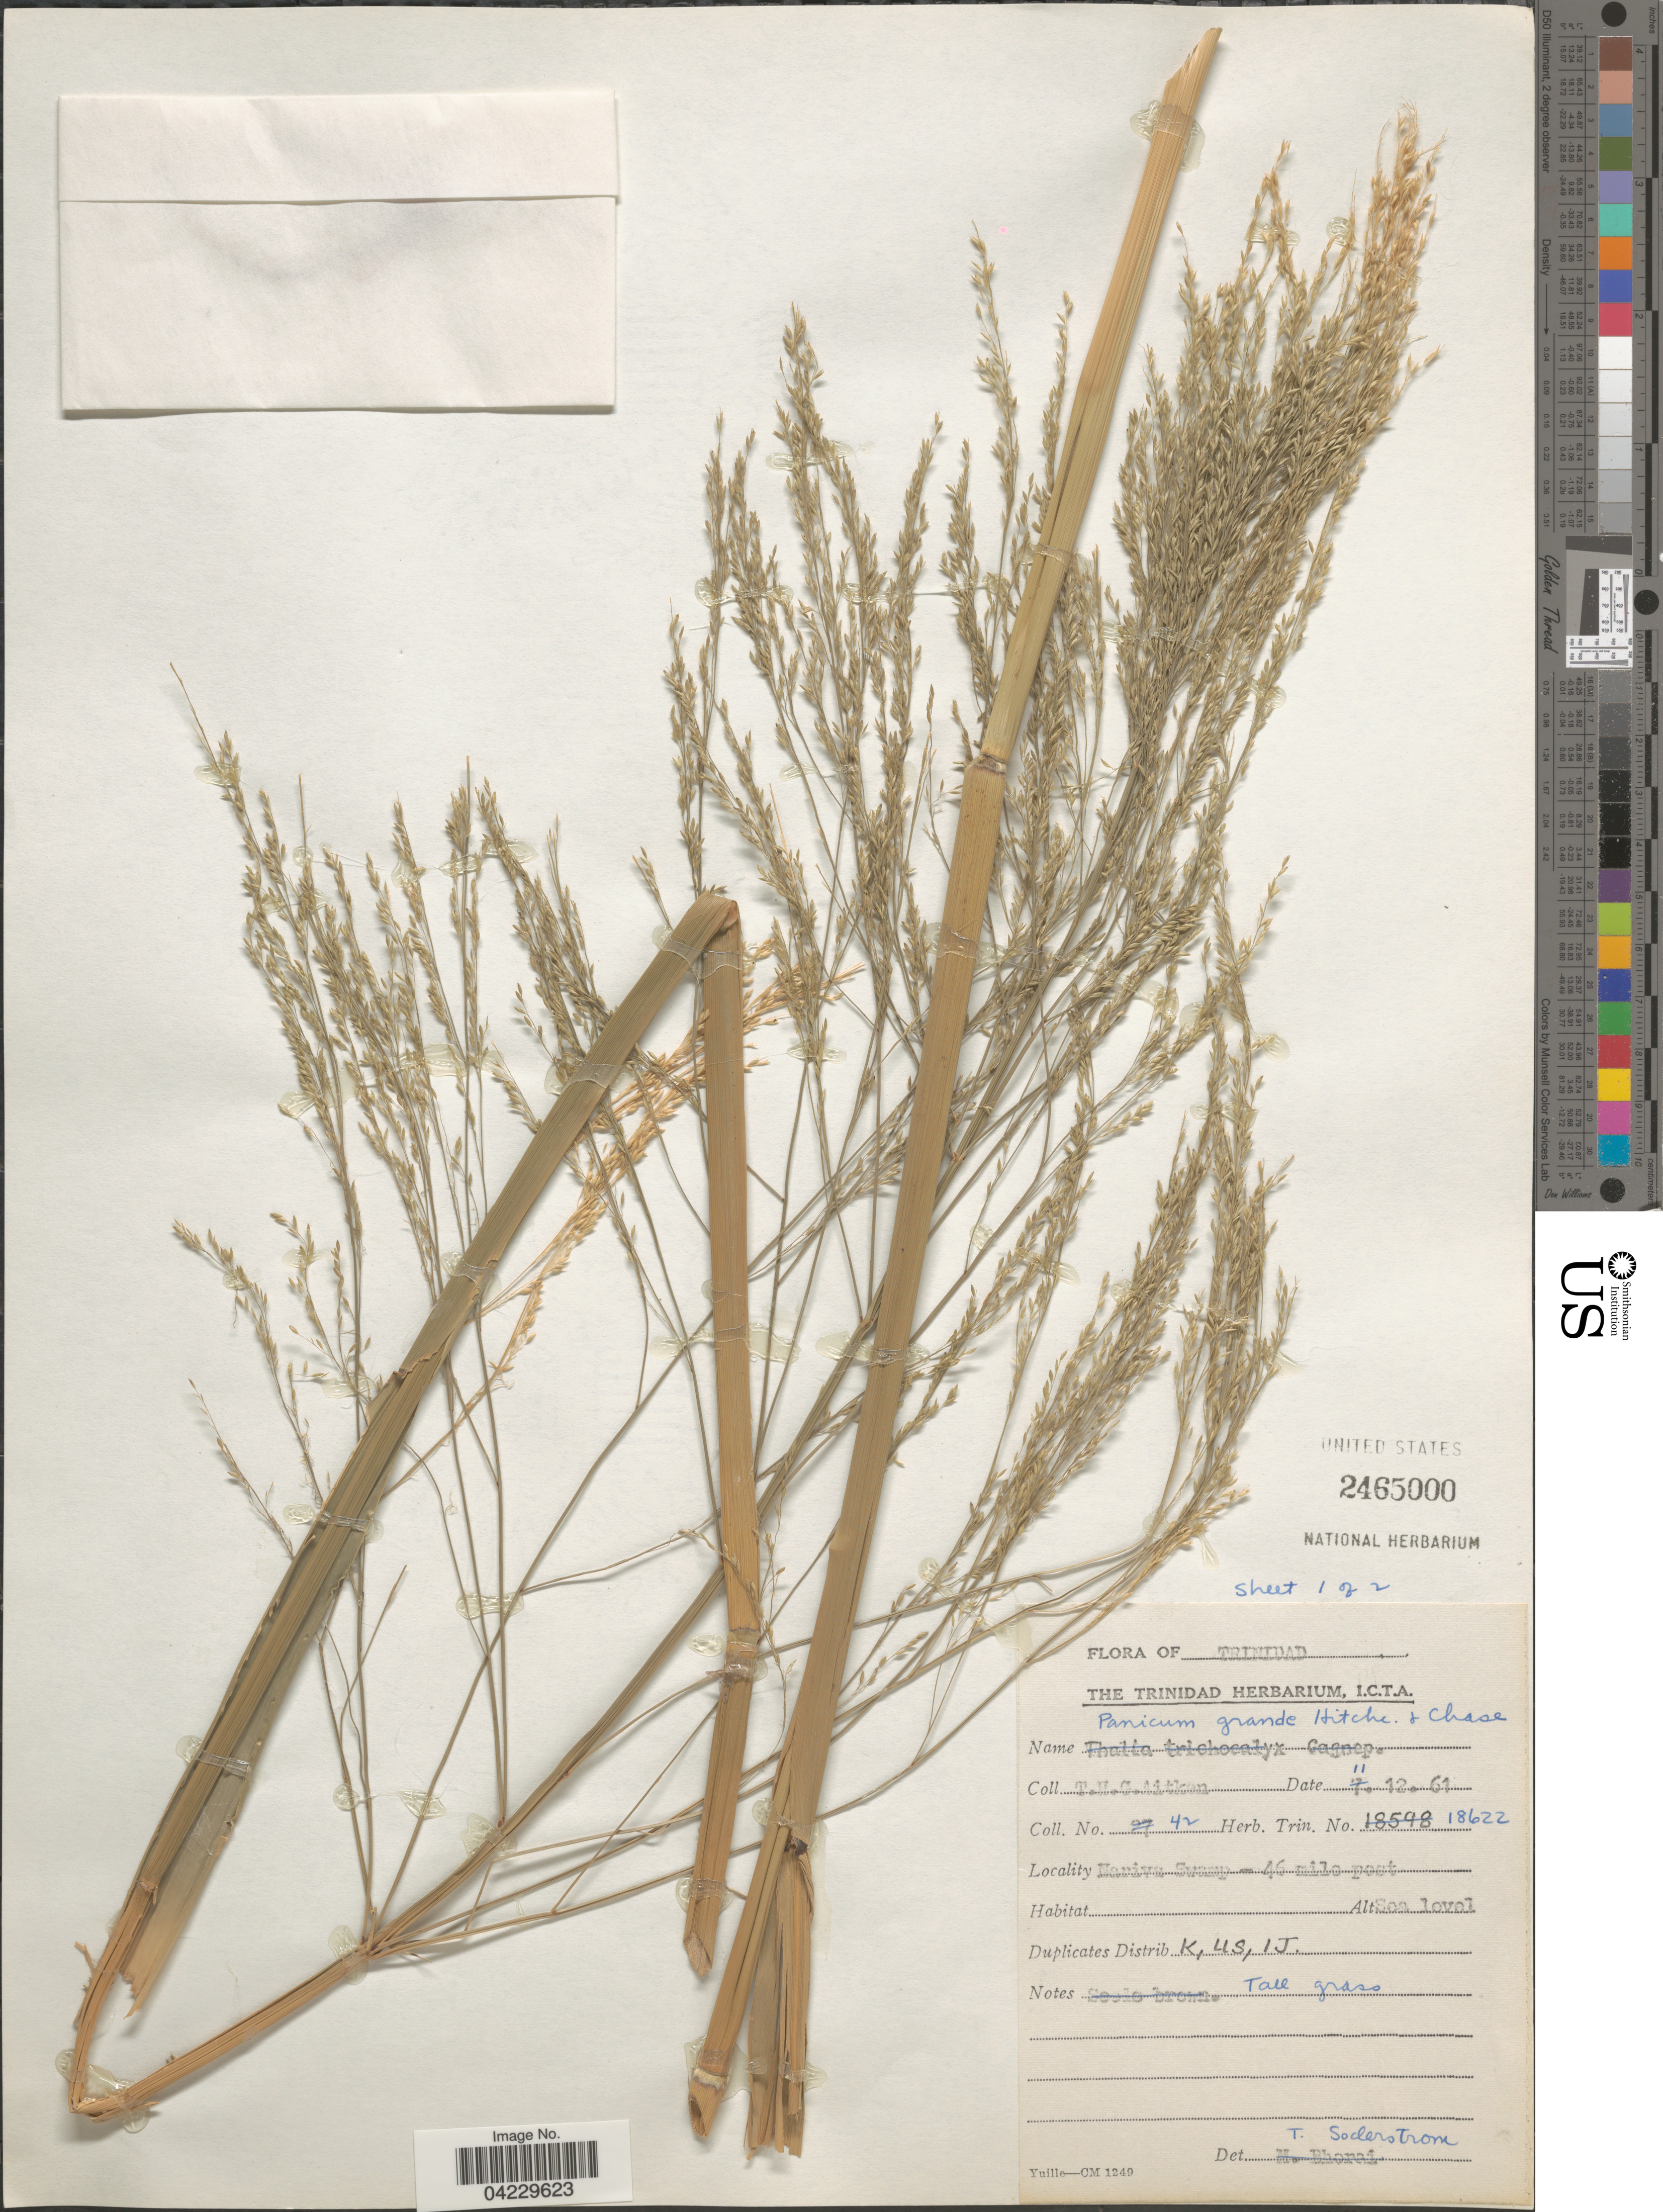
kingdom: Plantae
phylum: Tracheophyta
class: Liliopsida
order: Poales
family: Poaceae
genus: Hymenachne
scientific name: Hymenachne grandis ined. prp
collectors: T. Aitken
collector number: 42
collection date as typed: Transcribed d/m/y: 11/12/61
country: Trinidad and Tobago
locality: Trinidad. Nariva Swamp - 46 mile post.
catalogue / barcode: US 2465000